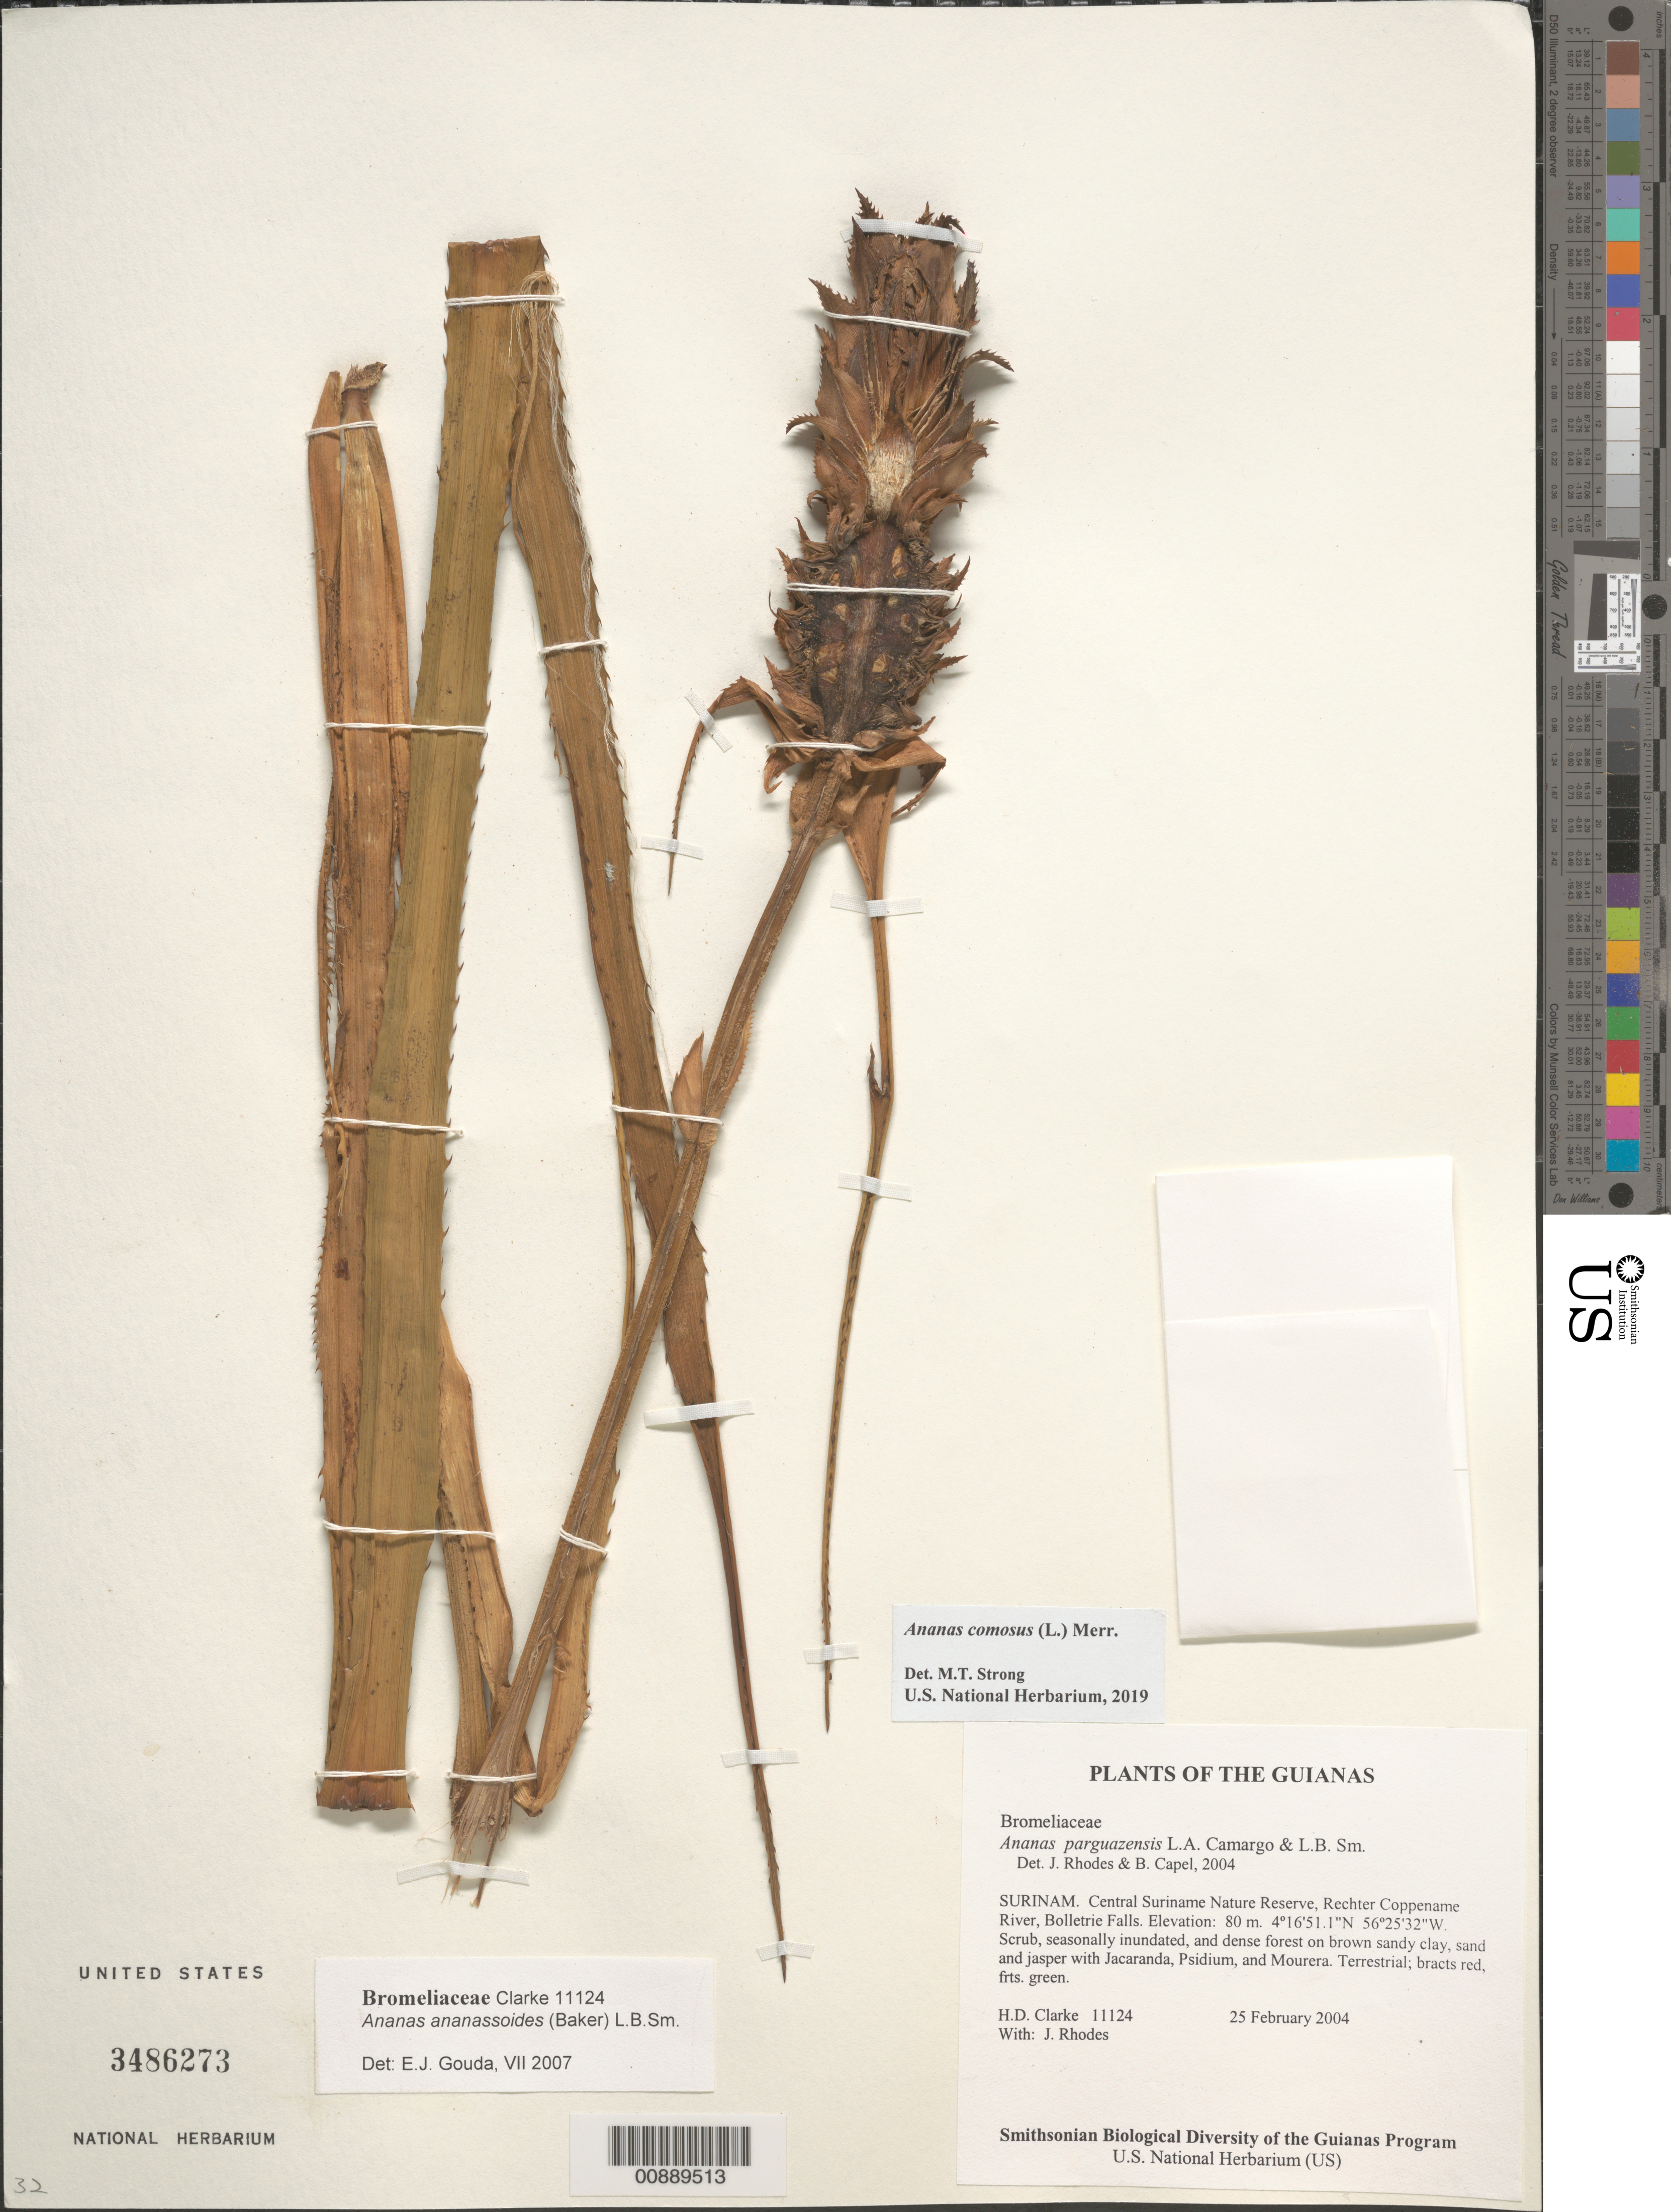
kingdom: Plantae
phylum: Tracheophyta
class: Liliopsida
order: Poales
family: Bromeliaceae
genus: Ananas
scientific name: Ananas comosus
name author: (L.) Merr.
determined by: Strong, Mark T., (BOT), Smithsonian Institution - National Museum of Natural History (UNITED STATES)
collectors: H. D. Clarke & J. Rhodes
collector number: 11124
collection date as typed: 25 February 2004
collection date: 2004-02-25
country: Suriname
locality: Central Suriname Nature Reserve, Rechter Coppename River, Bolletrie Falls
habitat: Scrub, seasonally inundated, and dense forest on brown sandy clay, sand and jasper with Jacaranda, Psidium, and Mourera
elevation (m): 80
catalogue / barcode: US 3486273